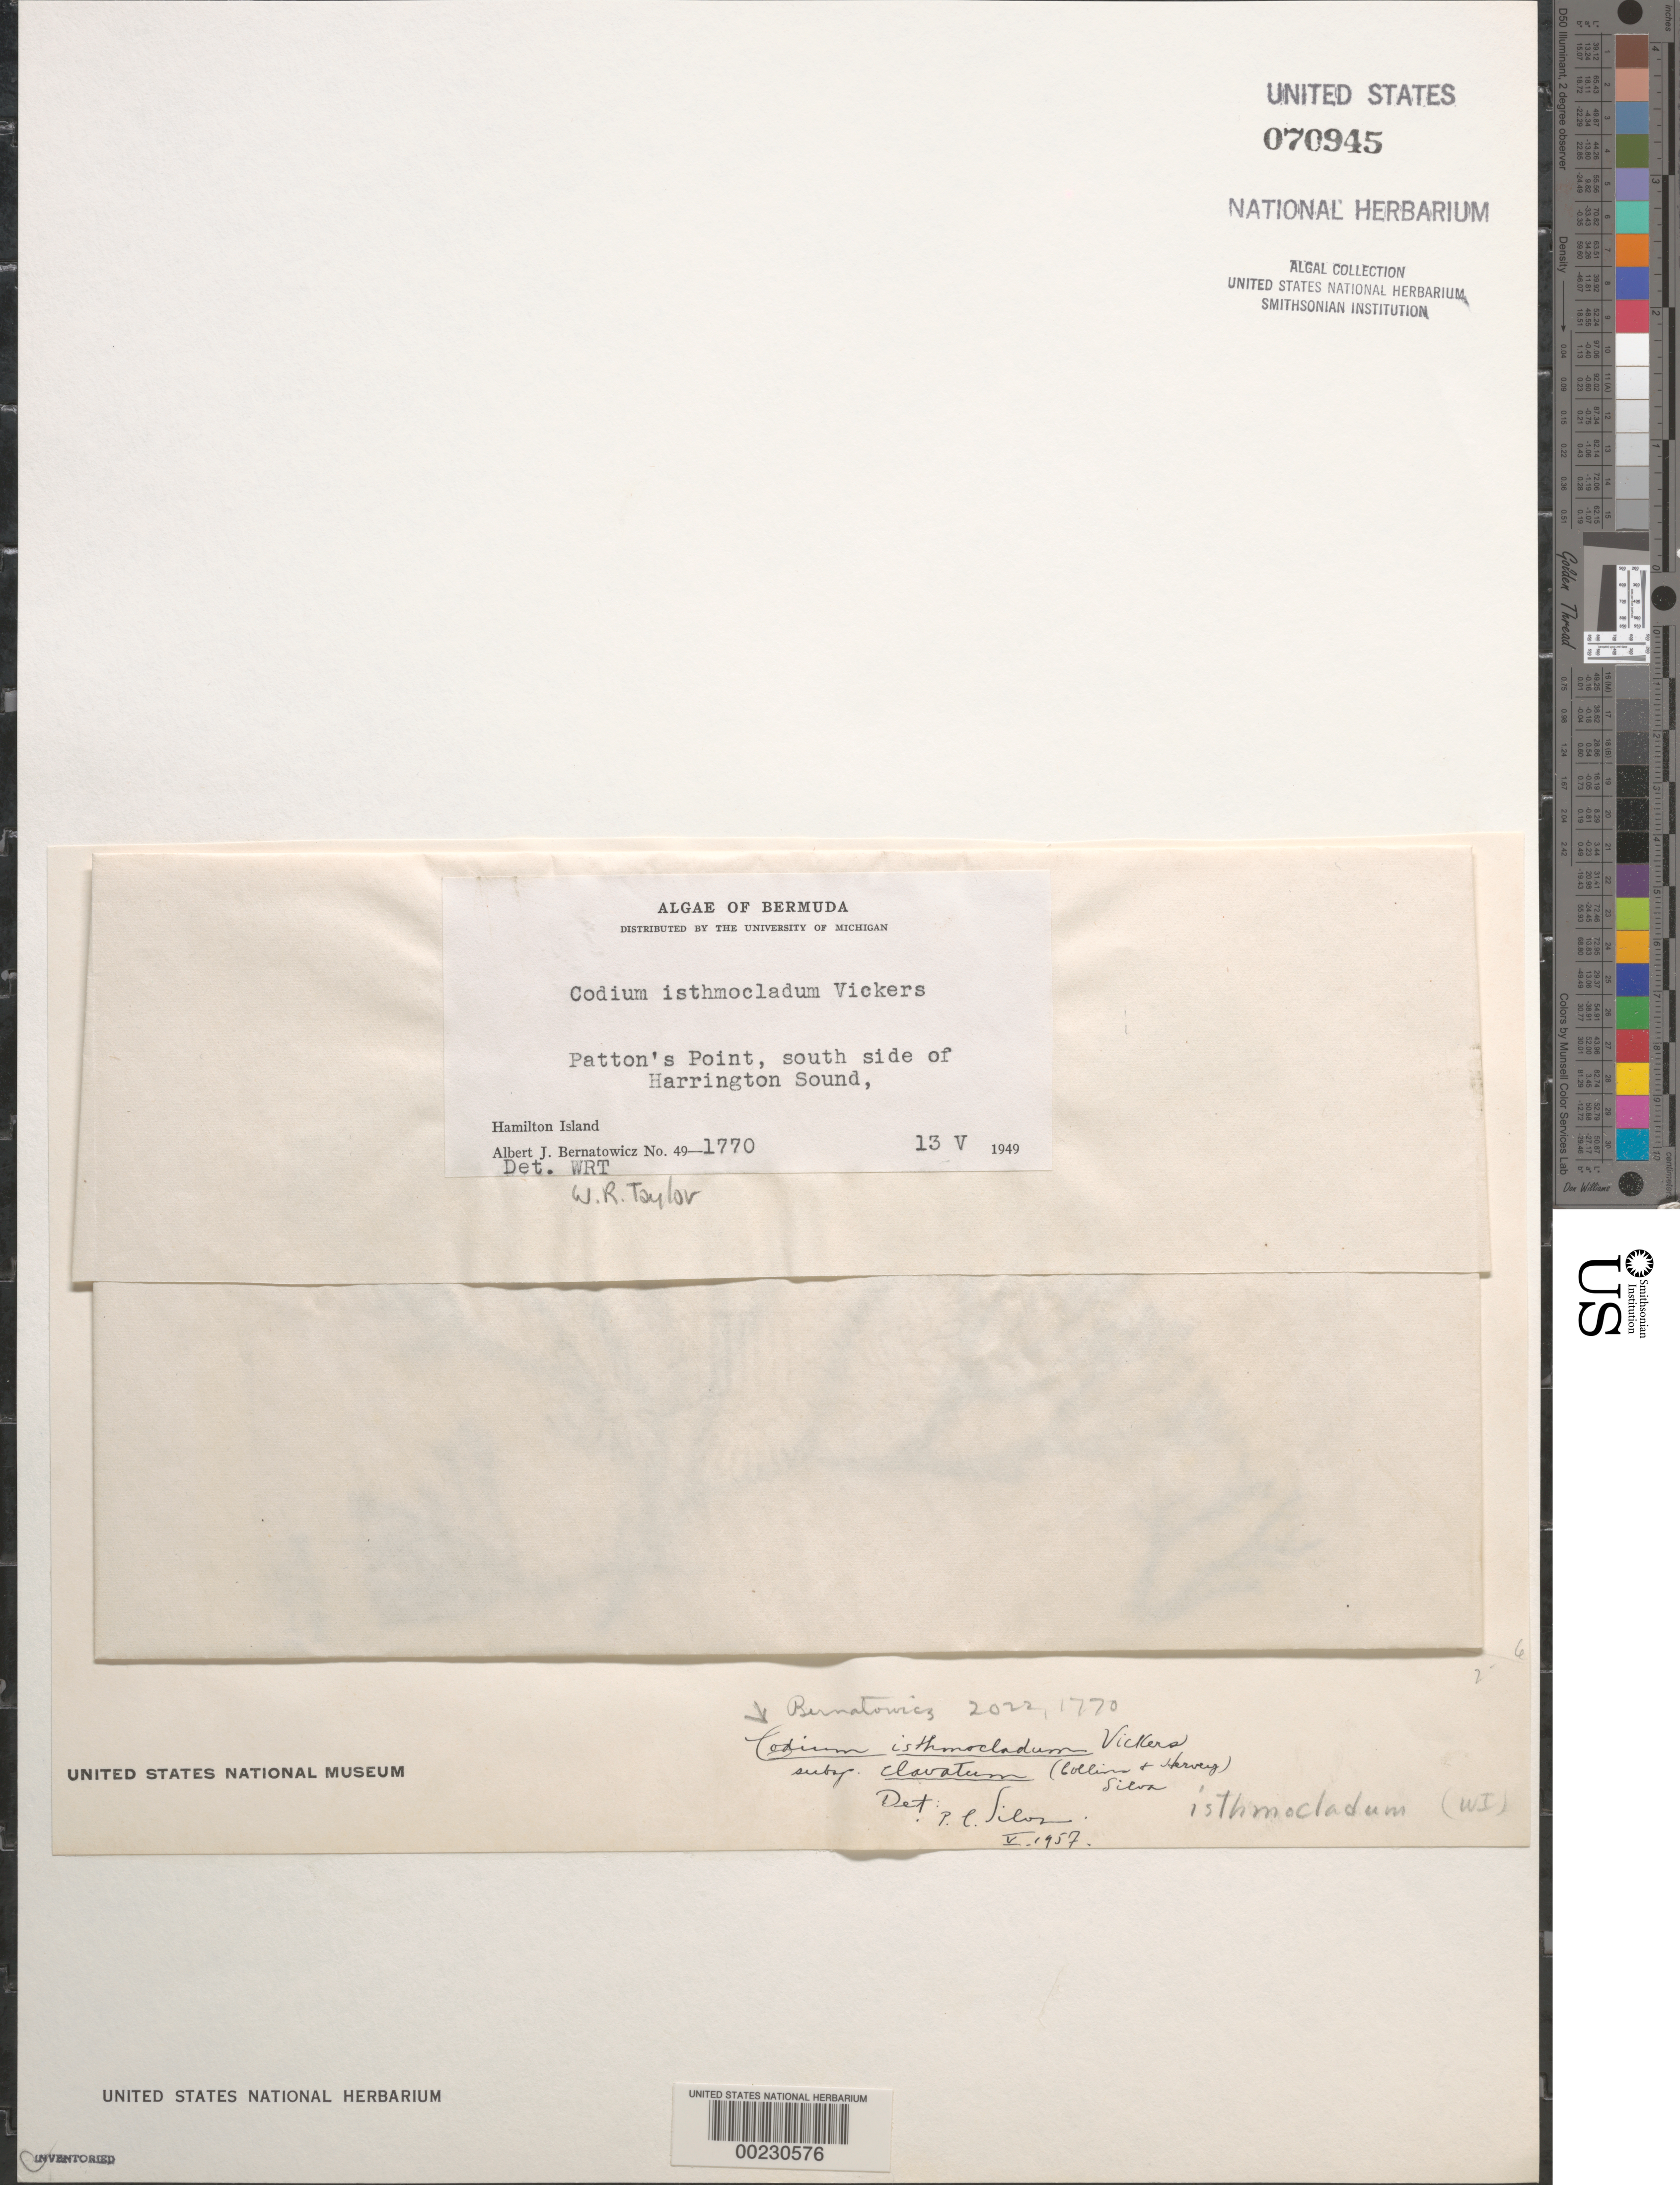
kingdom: Plantae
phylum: Chlorophyta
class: Ulvophyceae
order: Bryopsidales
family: Codiaceae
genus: Codium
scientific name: Codium isthmocladum subsp. clavatum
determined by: Silva, P. C.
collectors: A. Bernatowicz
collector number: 49-1770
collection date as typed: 13 May 1949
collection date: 1949-05-13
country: Bermuda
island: Bermuda Island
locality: Patton's Point, Harrington Sound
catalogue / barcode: US 70945